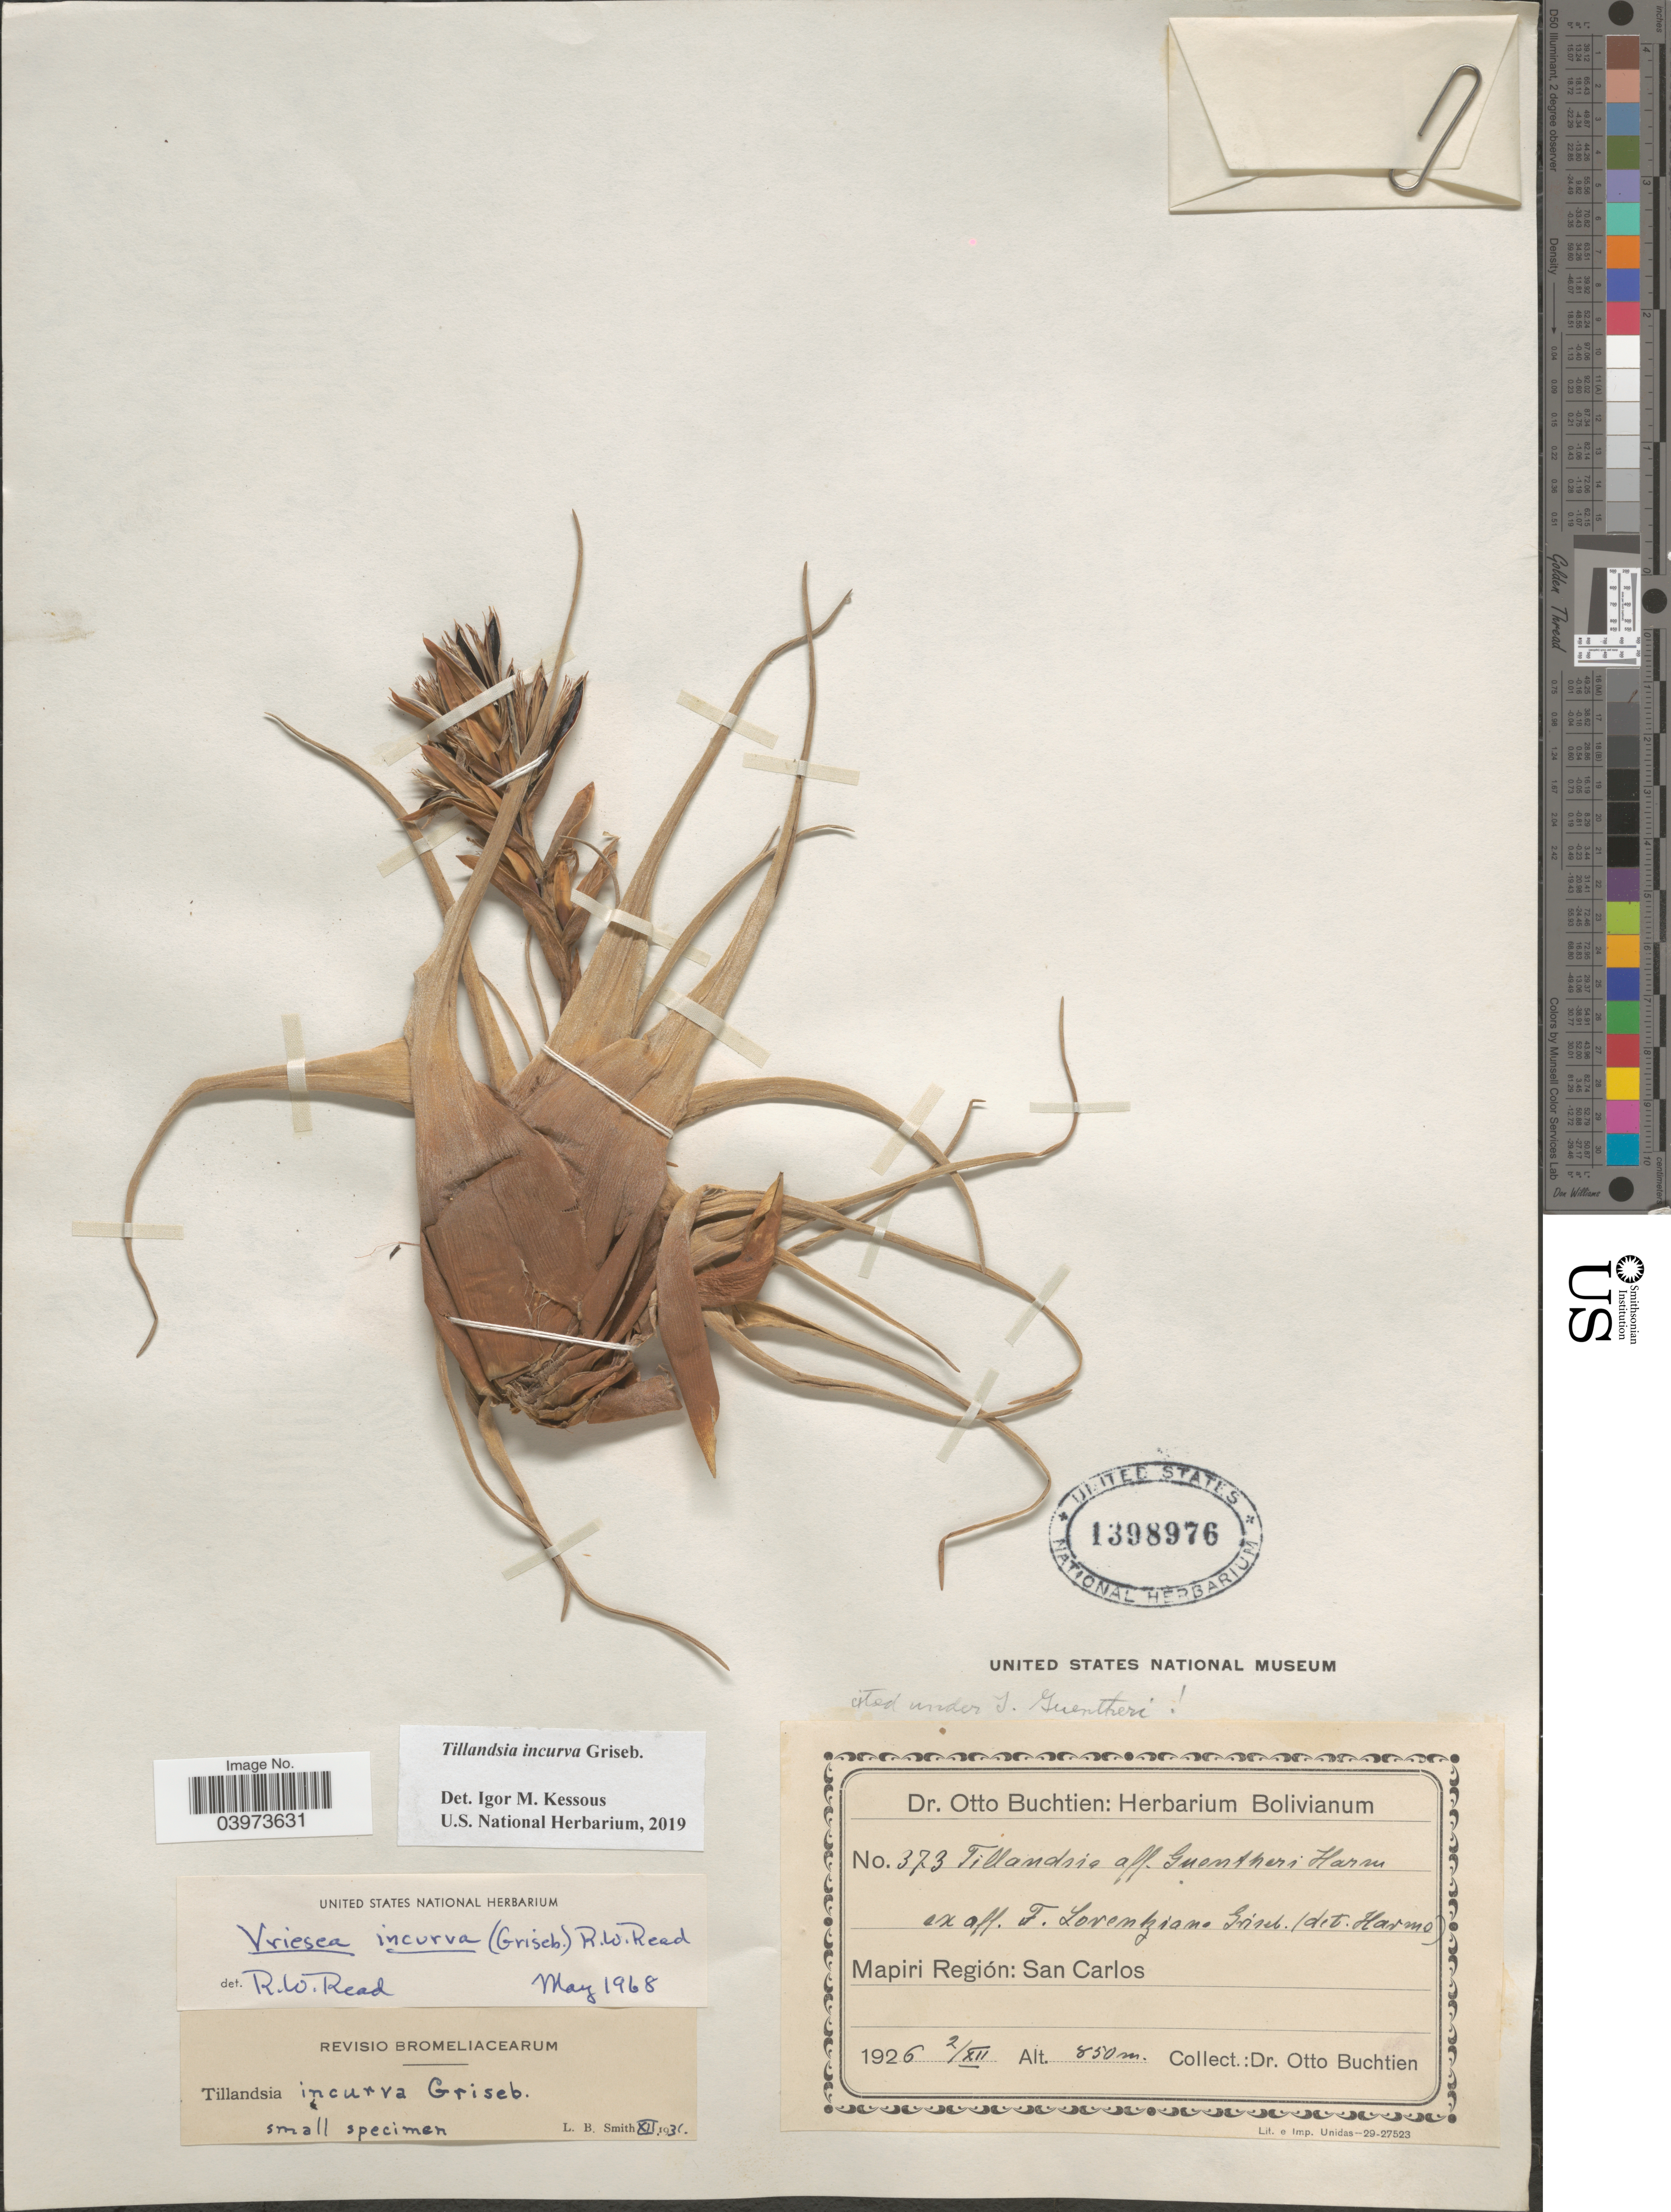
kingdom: Plantae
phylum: Tracheophyta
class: Liliopsida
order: Poales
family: Bromeliaceae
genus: Tillandsia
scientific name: Tillandsia incurva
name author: Griseb.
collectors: O. Buchtien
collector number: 373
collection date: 1926-12-02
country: Bolivia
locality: Mapiri Región: San Carlos.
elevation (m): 850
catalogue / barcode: US 1398976